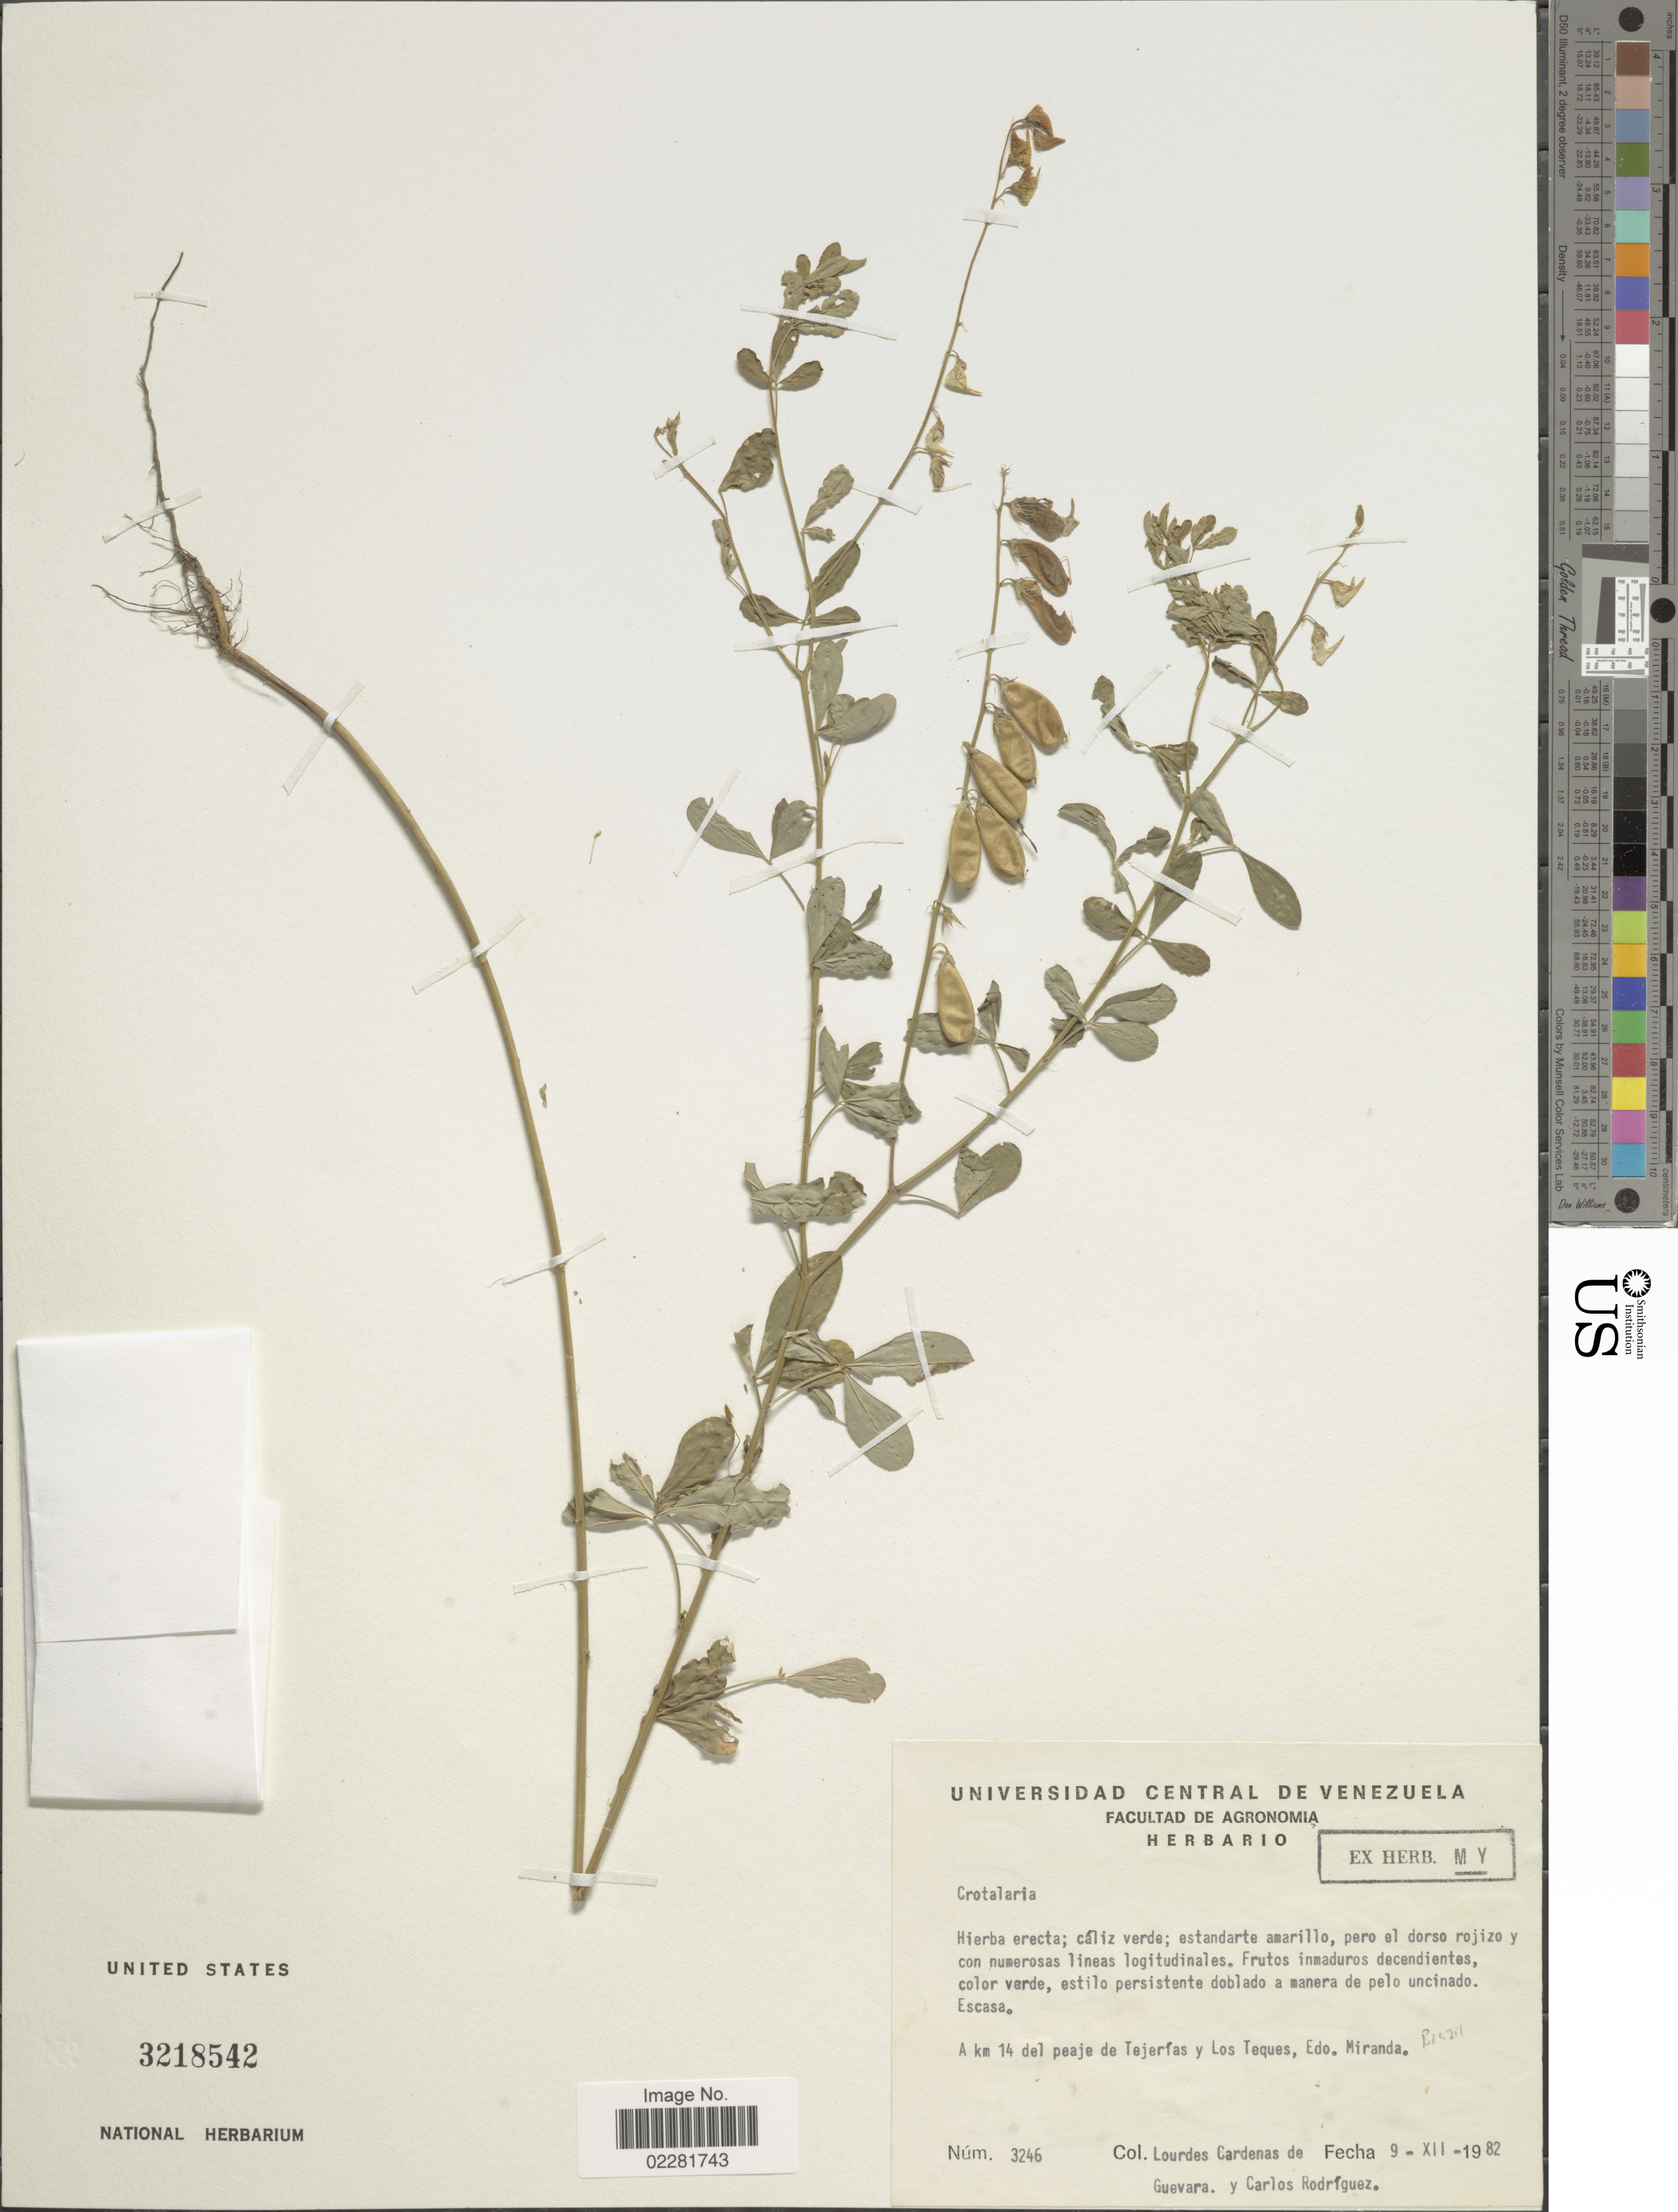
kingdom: Plantae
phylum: Tracheophyta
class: Magnoliopsida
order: Fabales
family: Fabaceae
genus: Crotalaria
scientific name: Crotalaria sp.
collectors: L. De Guevara & C. Rodrígues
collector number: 3246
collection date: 1982-12-09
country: Venezuela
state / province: Miranda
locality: A km 14 del peaje de Tejerias y Los Teques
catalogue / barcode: US 3218542